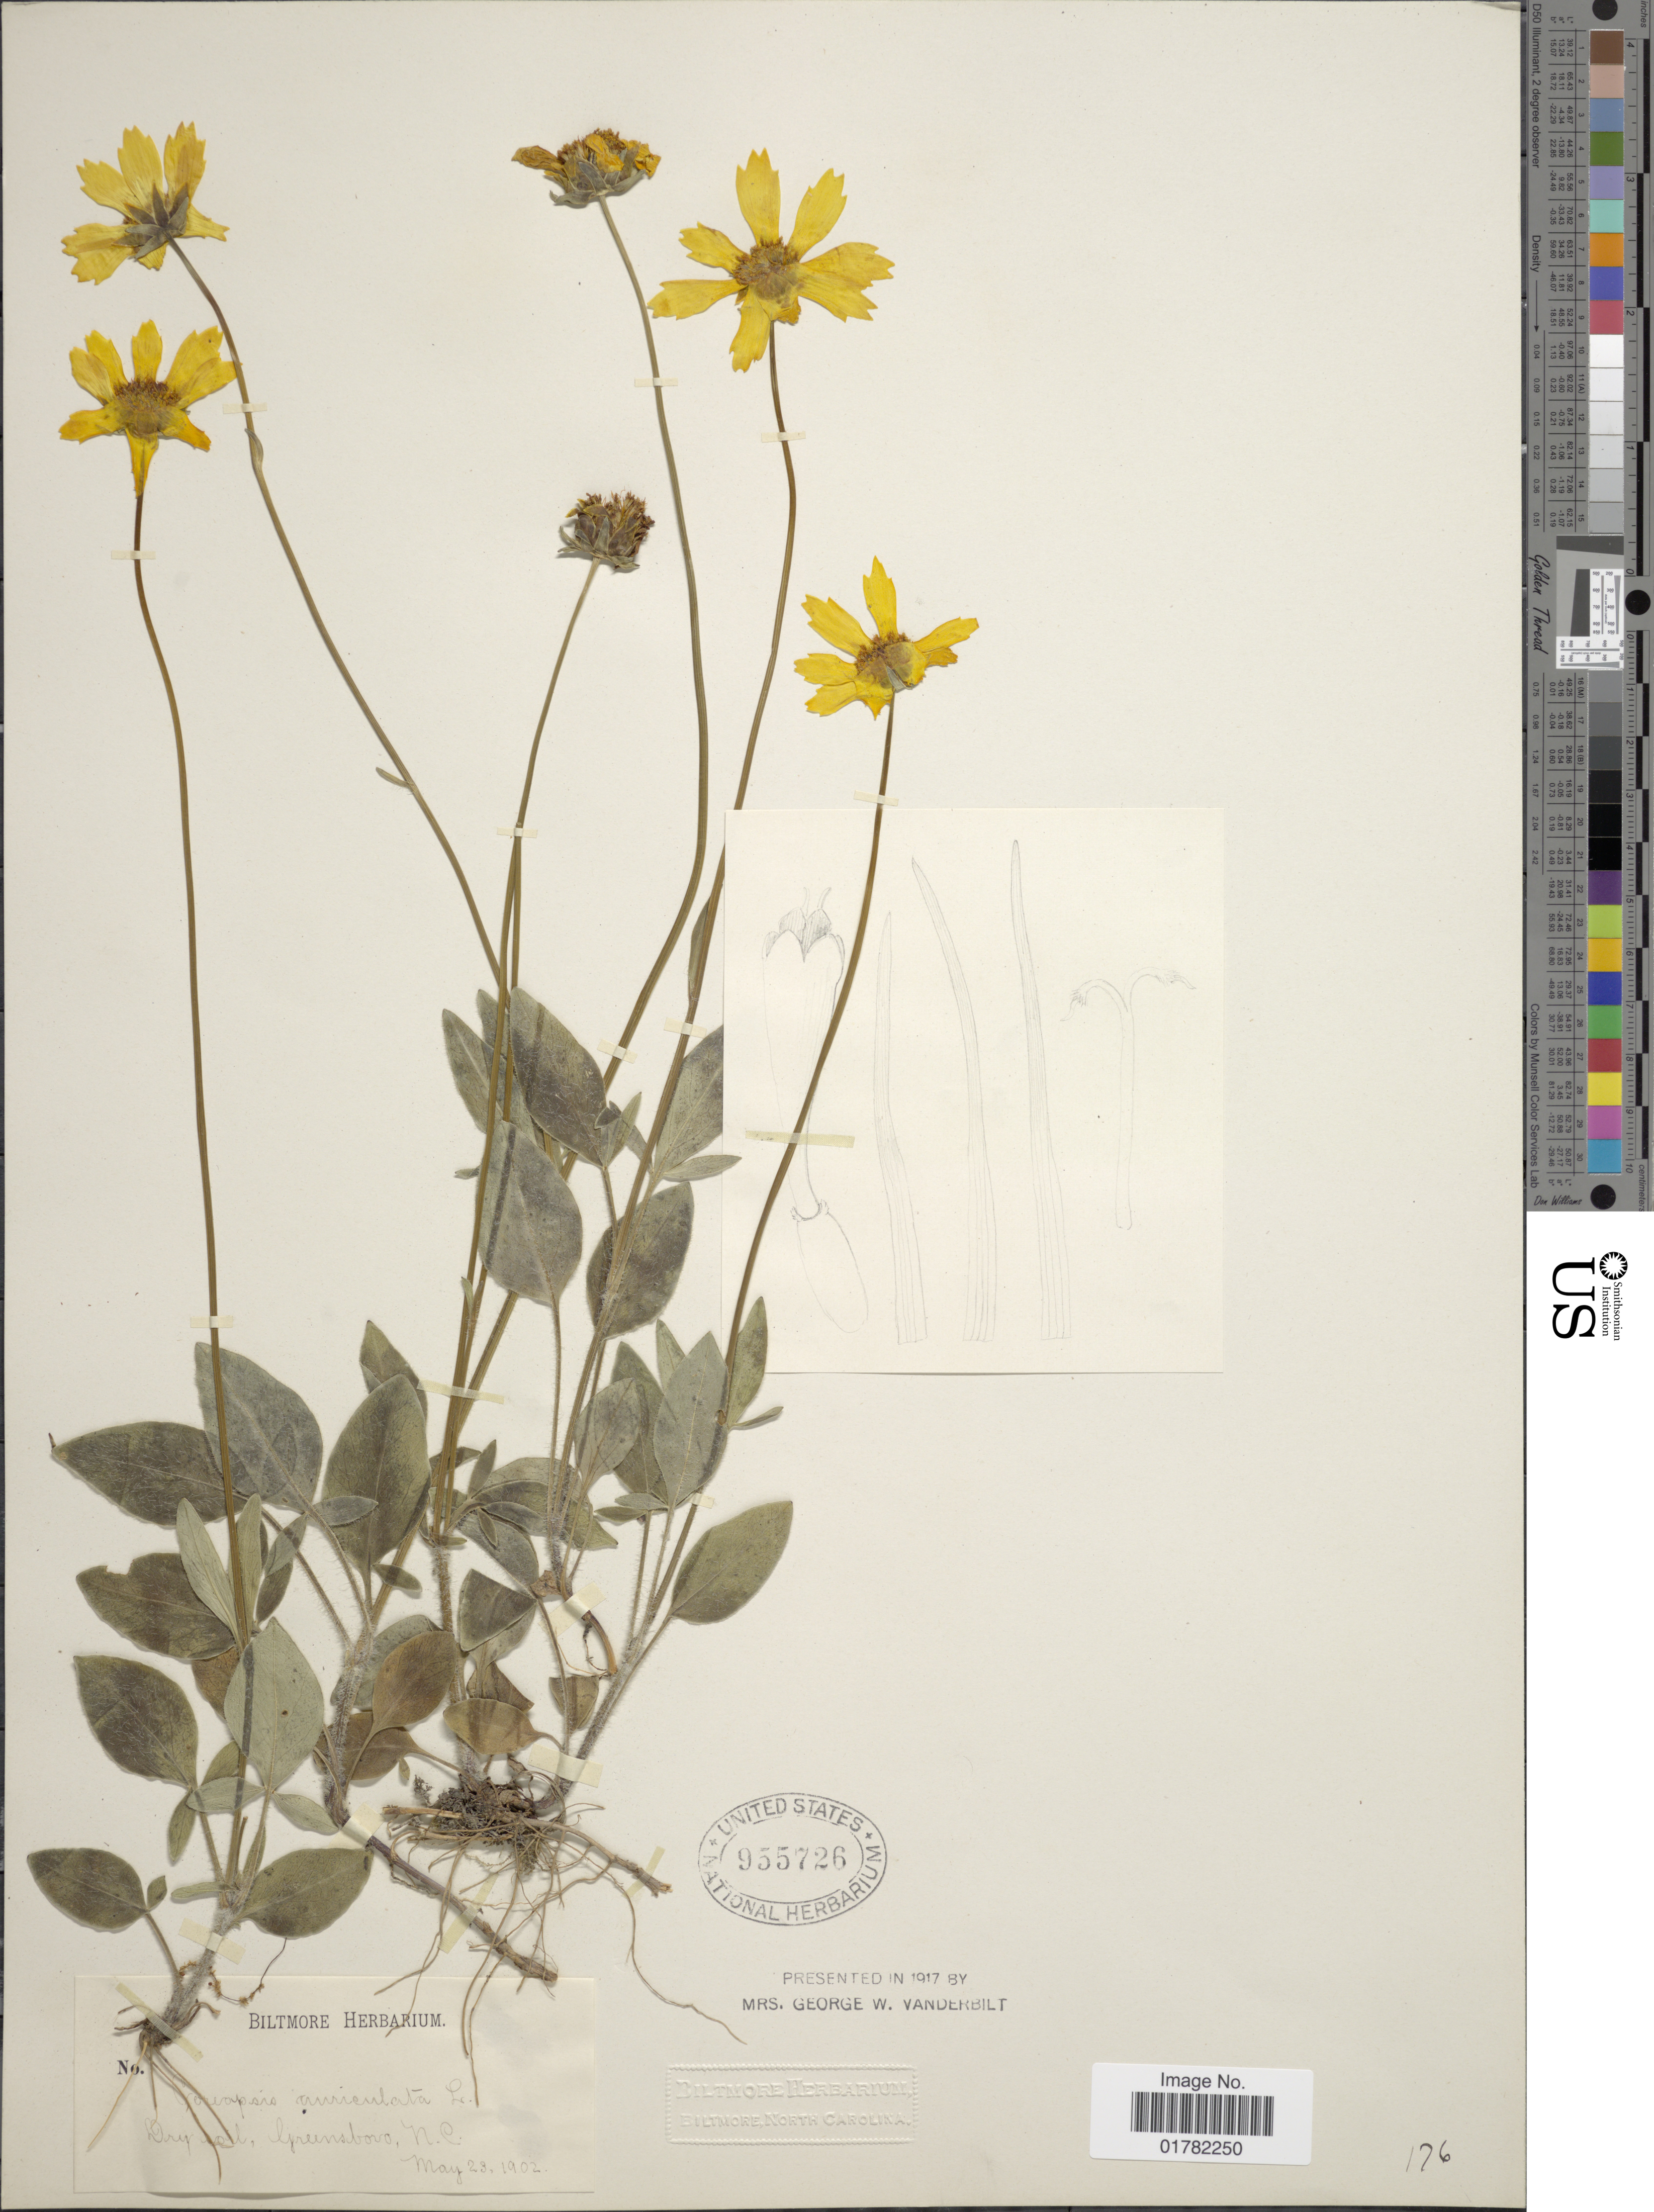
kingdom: Plantae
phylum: Tracheophyta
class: Magnoliopsida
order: Asterales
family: Asteraceae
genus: Coreopsis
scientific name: Coreopsis auriculata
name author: L.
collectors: ex herb. Biltmore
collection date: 1902-05-23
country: United States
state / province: North Carolina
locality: Dry soil, Greensboro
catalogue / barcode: US 955726